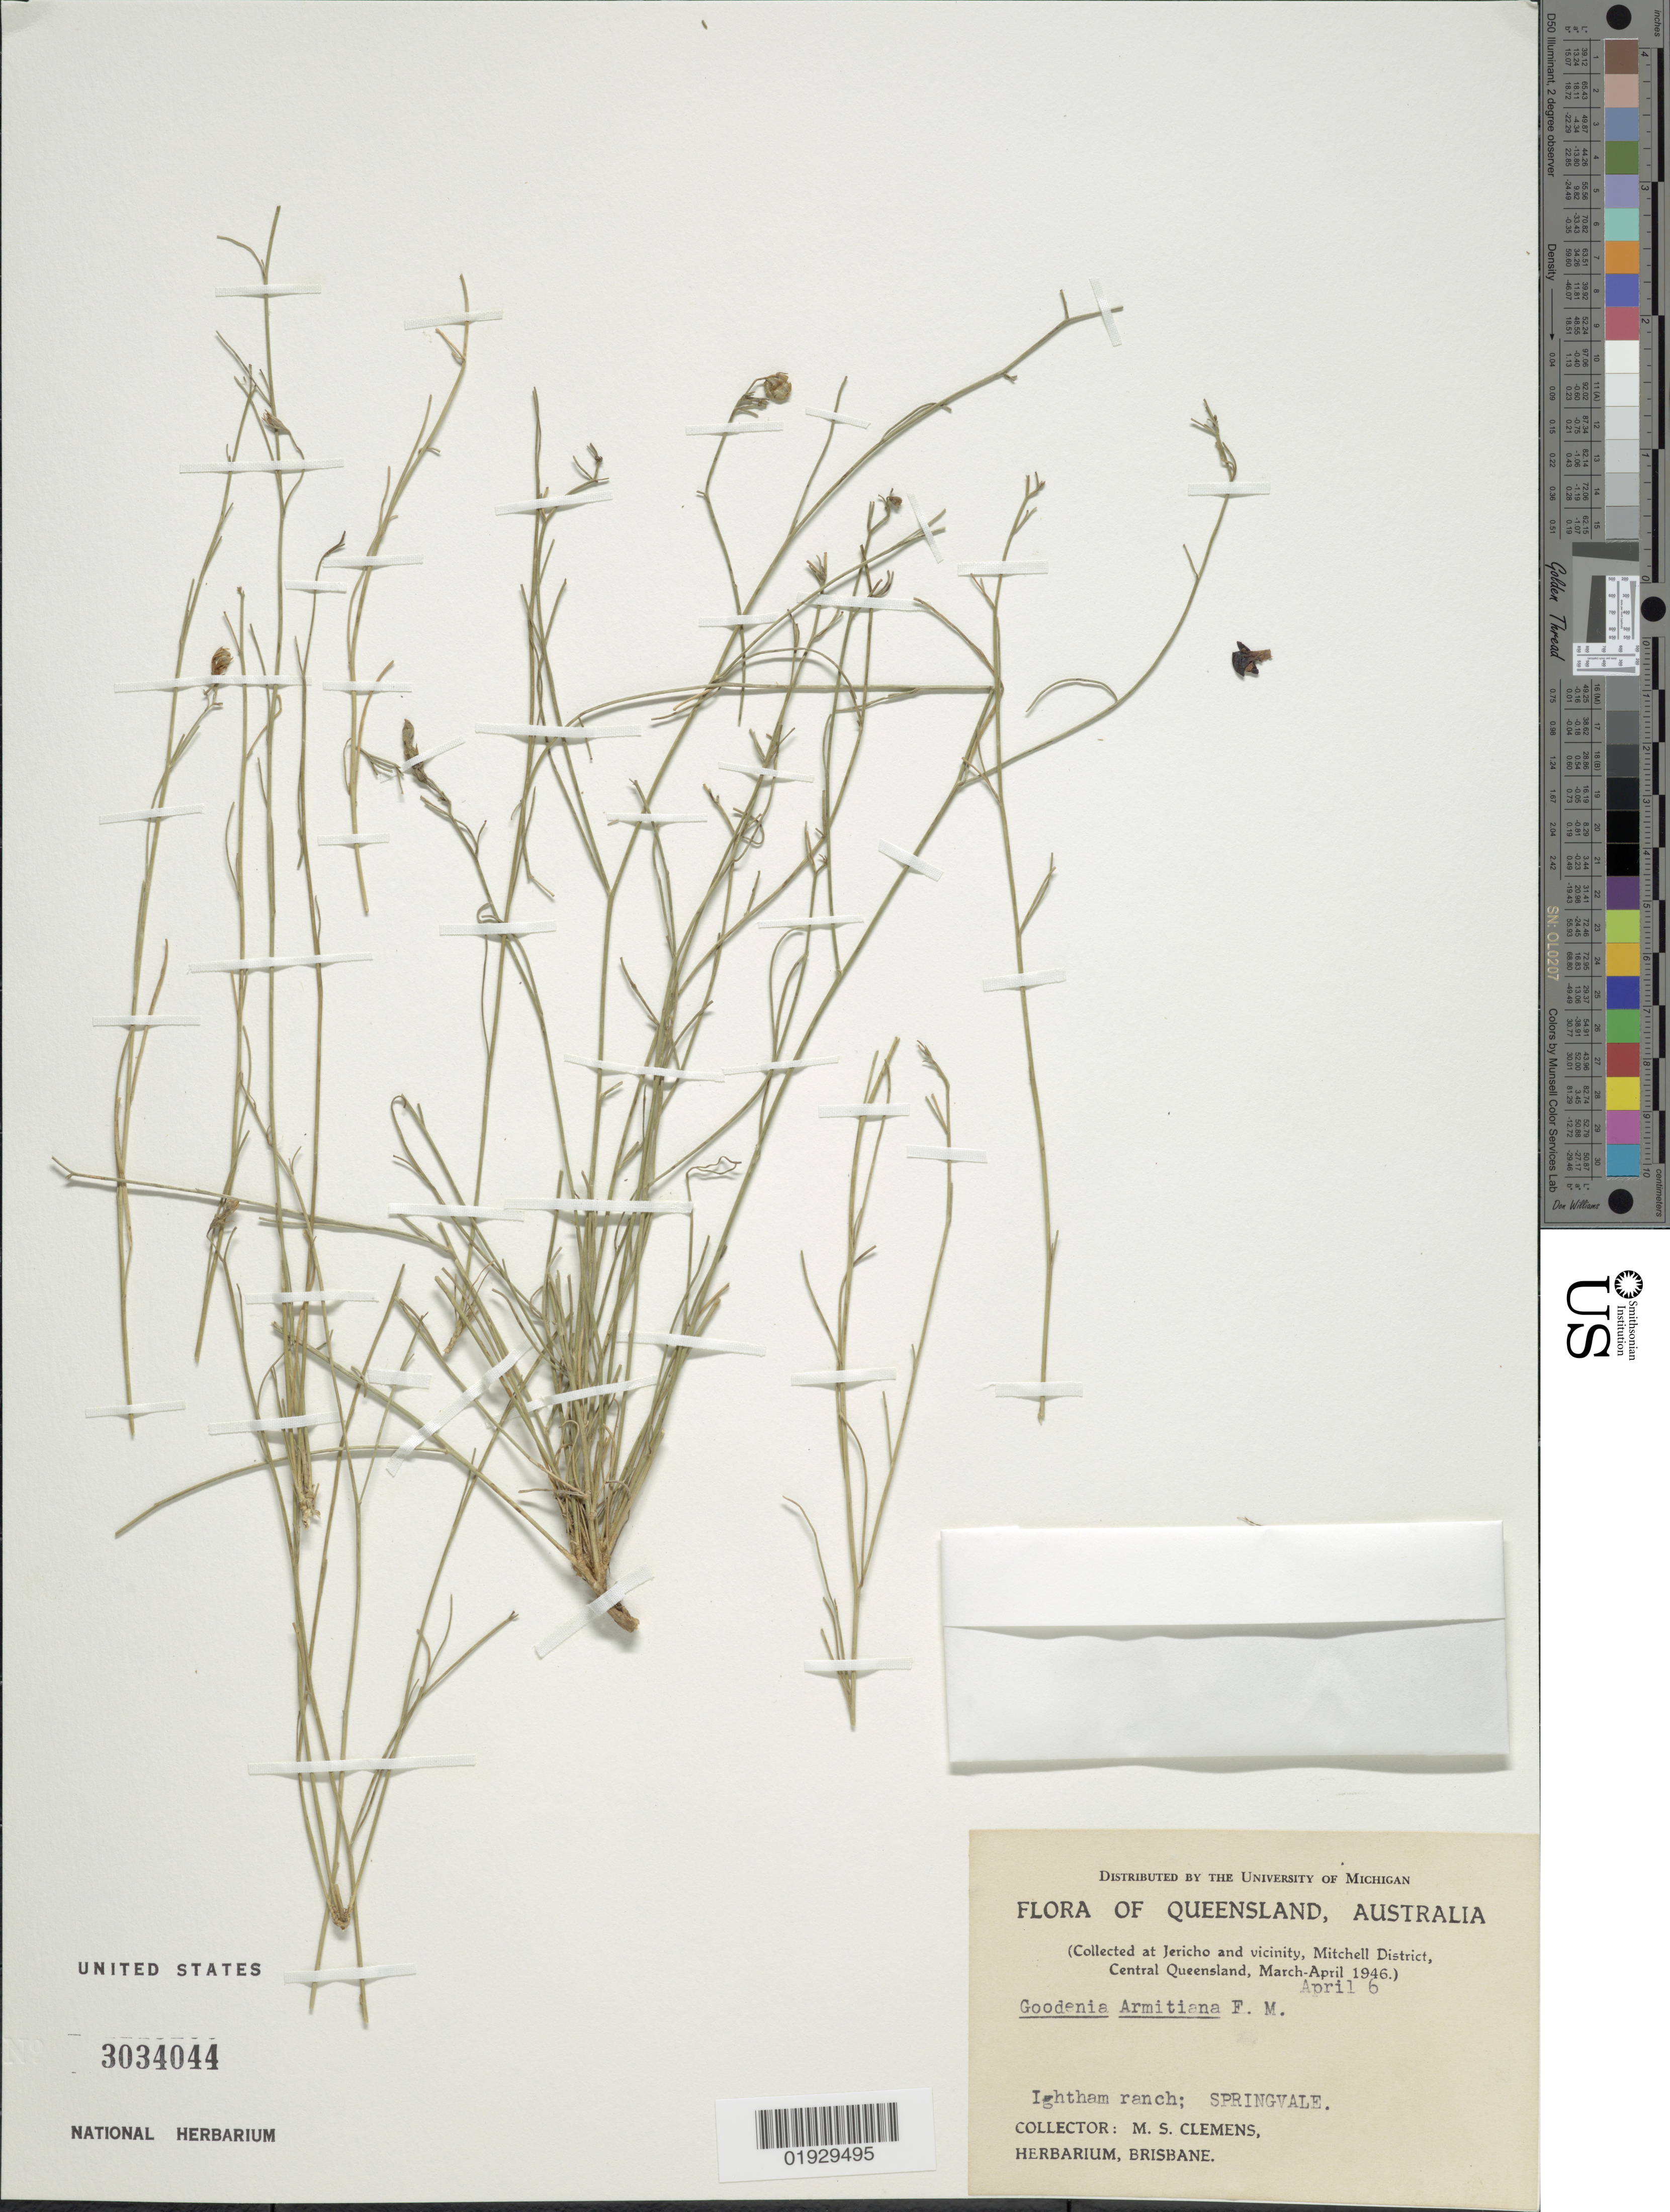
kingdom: Plantae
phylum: Tracheophyta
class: Magnoliopsida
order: Asterales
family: Goodeniaceae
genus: Goodenia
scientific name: Goodenia armitiana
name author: F. Muell.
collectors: M. S. Clemens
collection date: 1946-04-06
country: Australia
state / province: Queensland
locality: Jericho and vicinity, Mitchell District, Central Queensland, Ightam ranch: Springvale.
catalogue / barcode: US 3034044